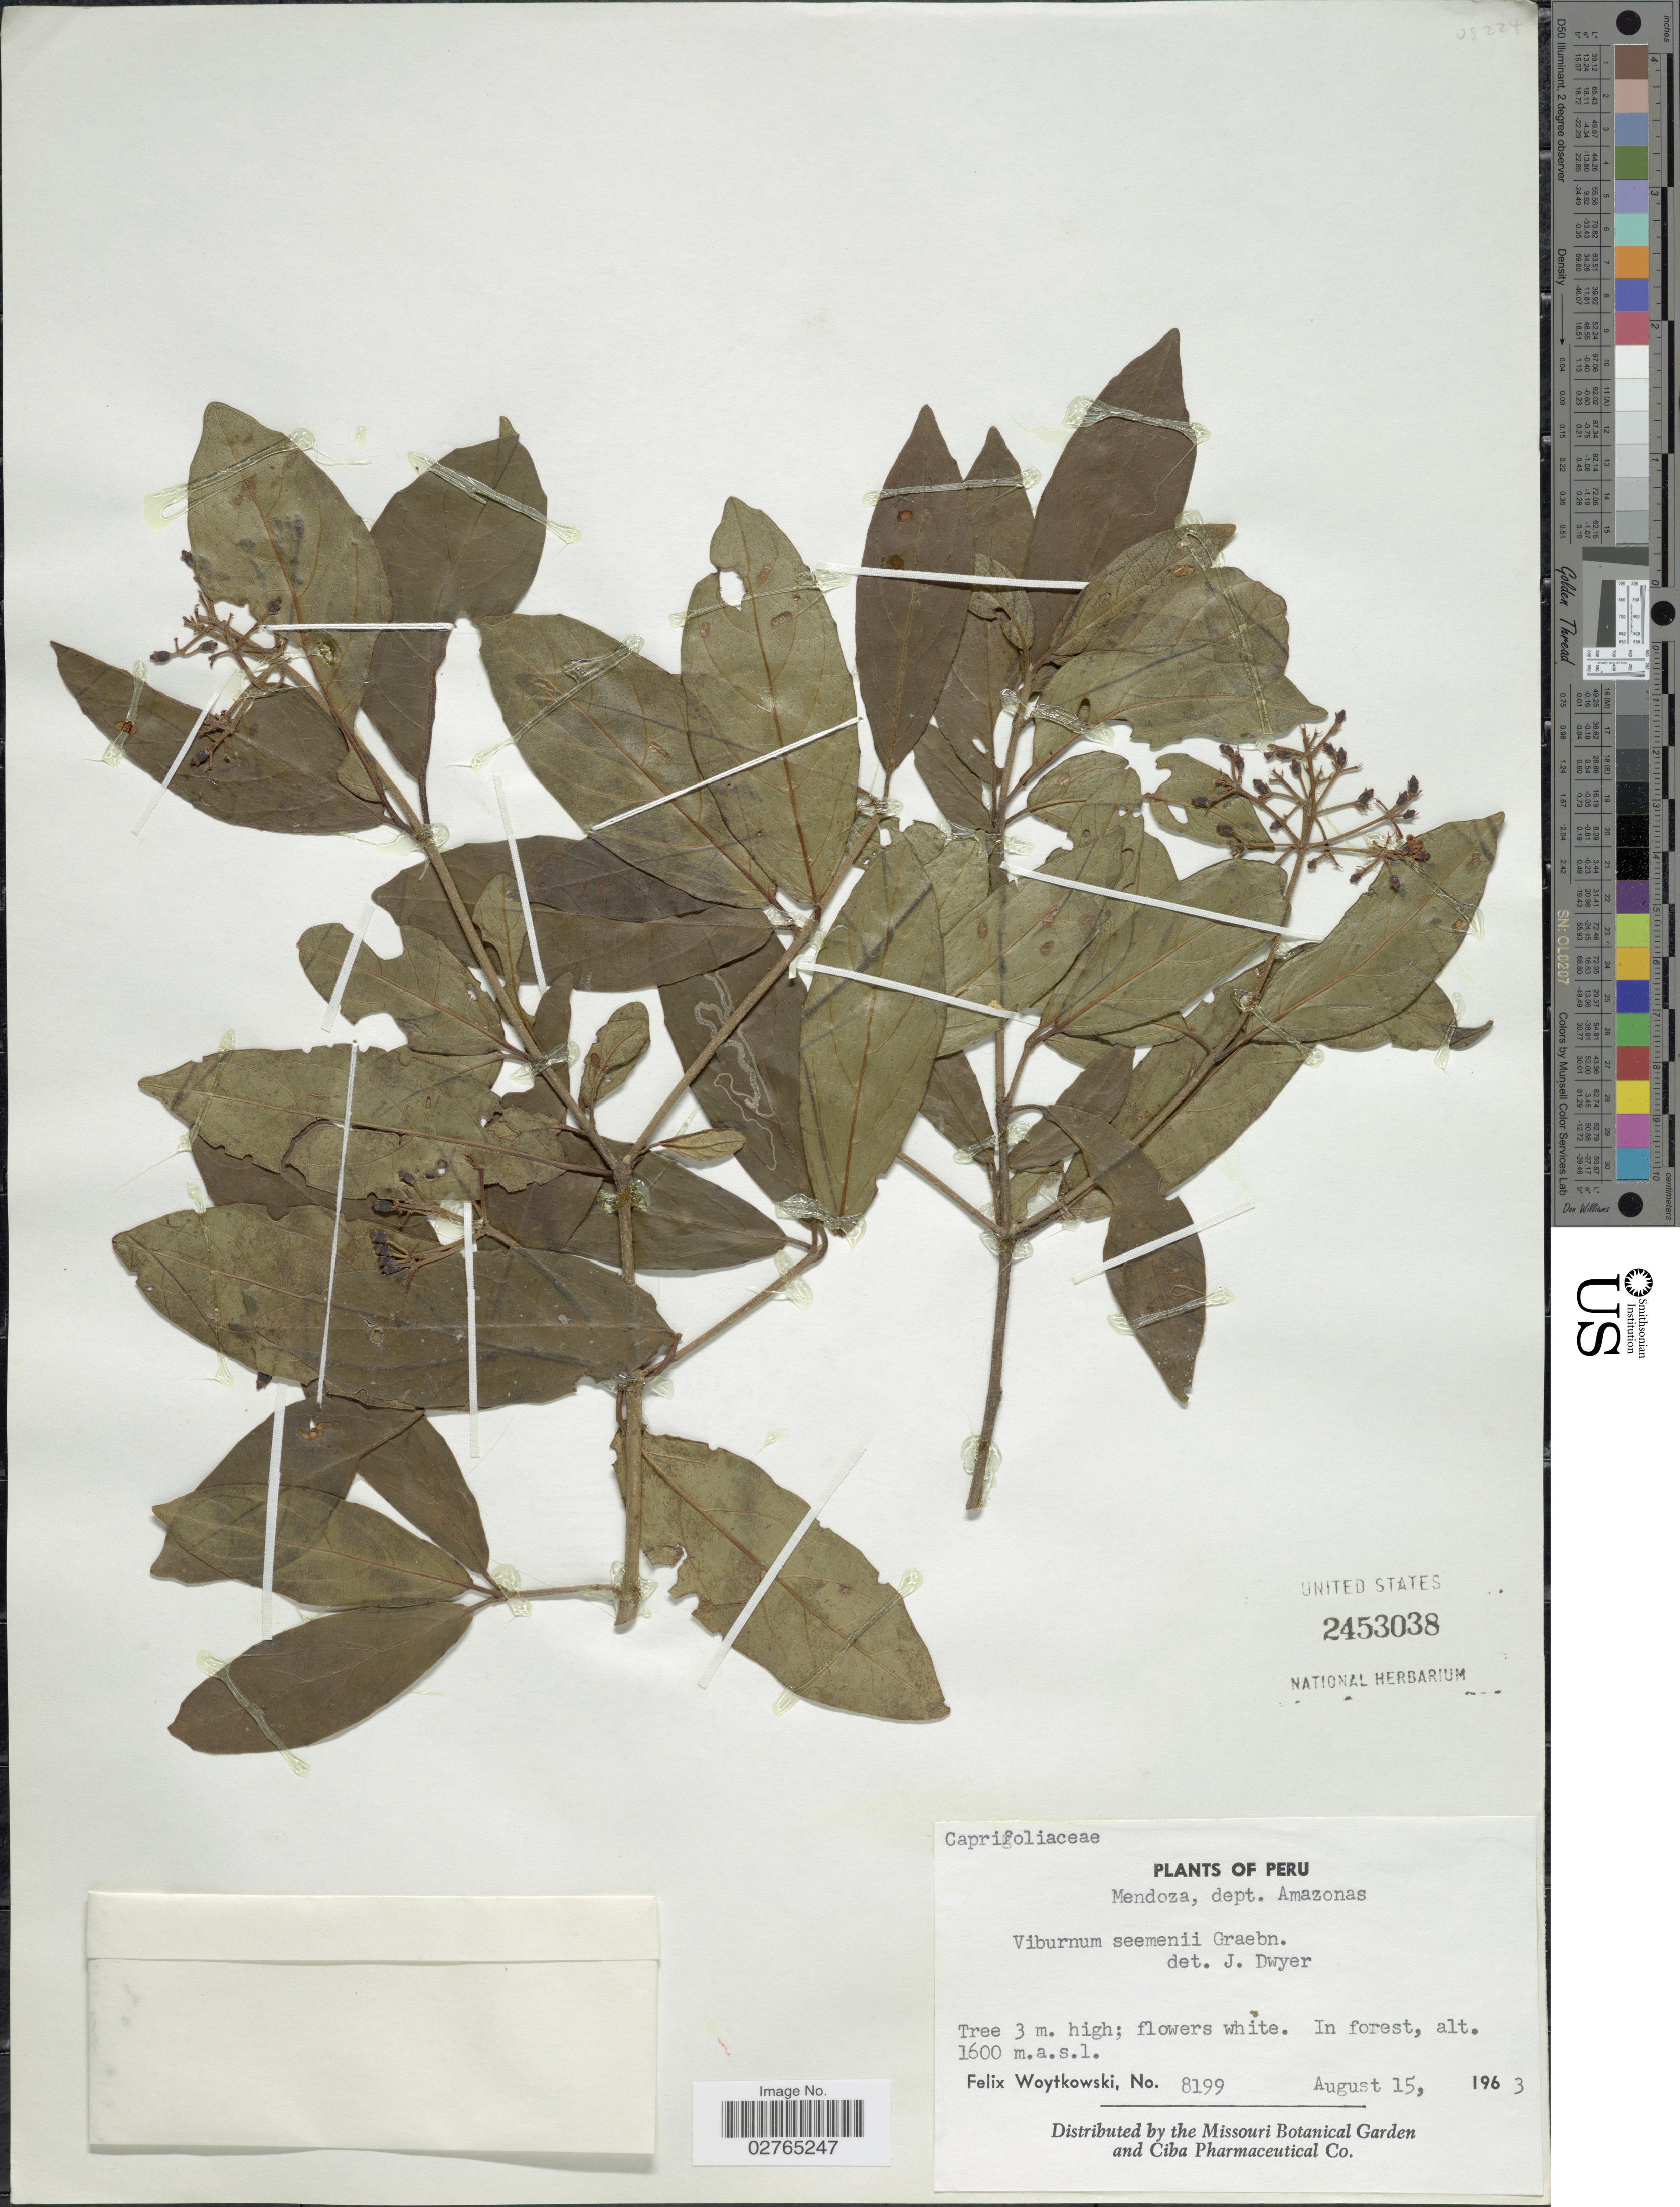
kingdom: Plantae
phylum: Tracheophyta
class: Magnoliopsida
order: Dipsacales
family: Viburnaceae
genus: Viburnum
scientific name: Viburnum seemenii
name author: Graebn. in Urb.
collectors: F. Woytkowski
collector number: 8199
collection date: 1963-08-15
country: Peru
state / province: Amazonas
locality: Mendoza, dept. Amazonas.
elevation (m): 1600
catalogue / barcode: US 2453038